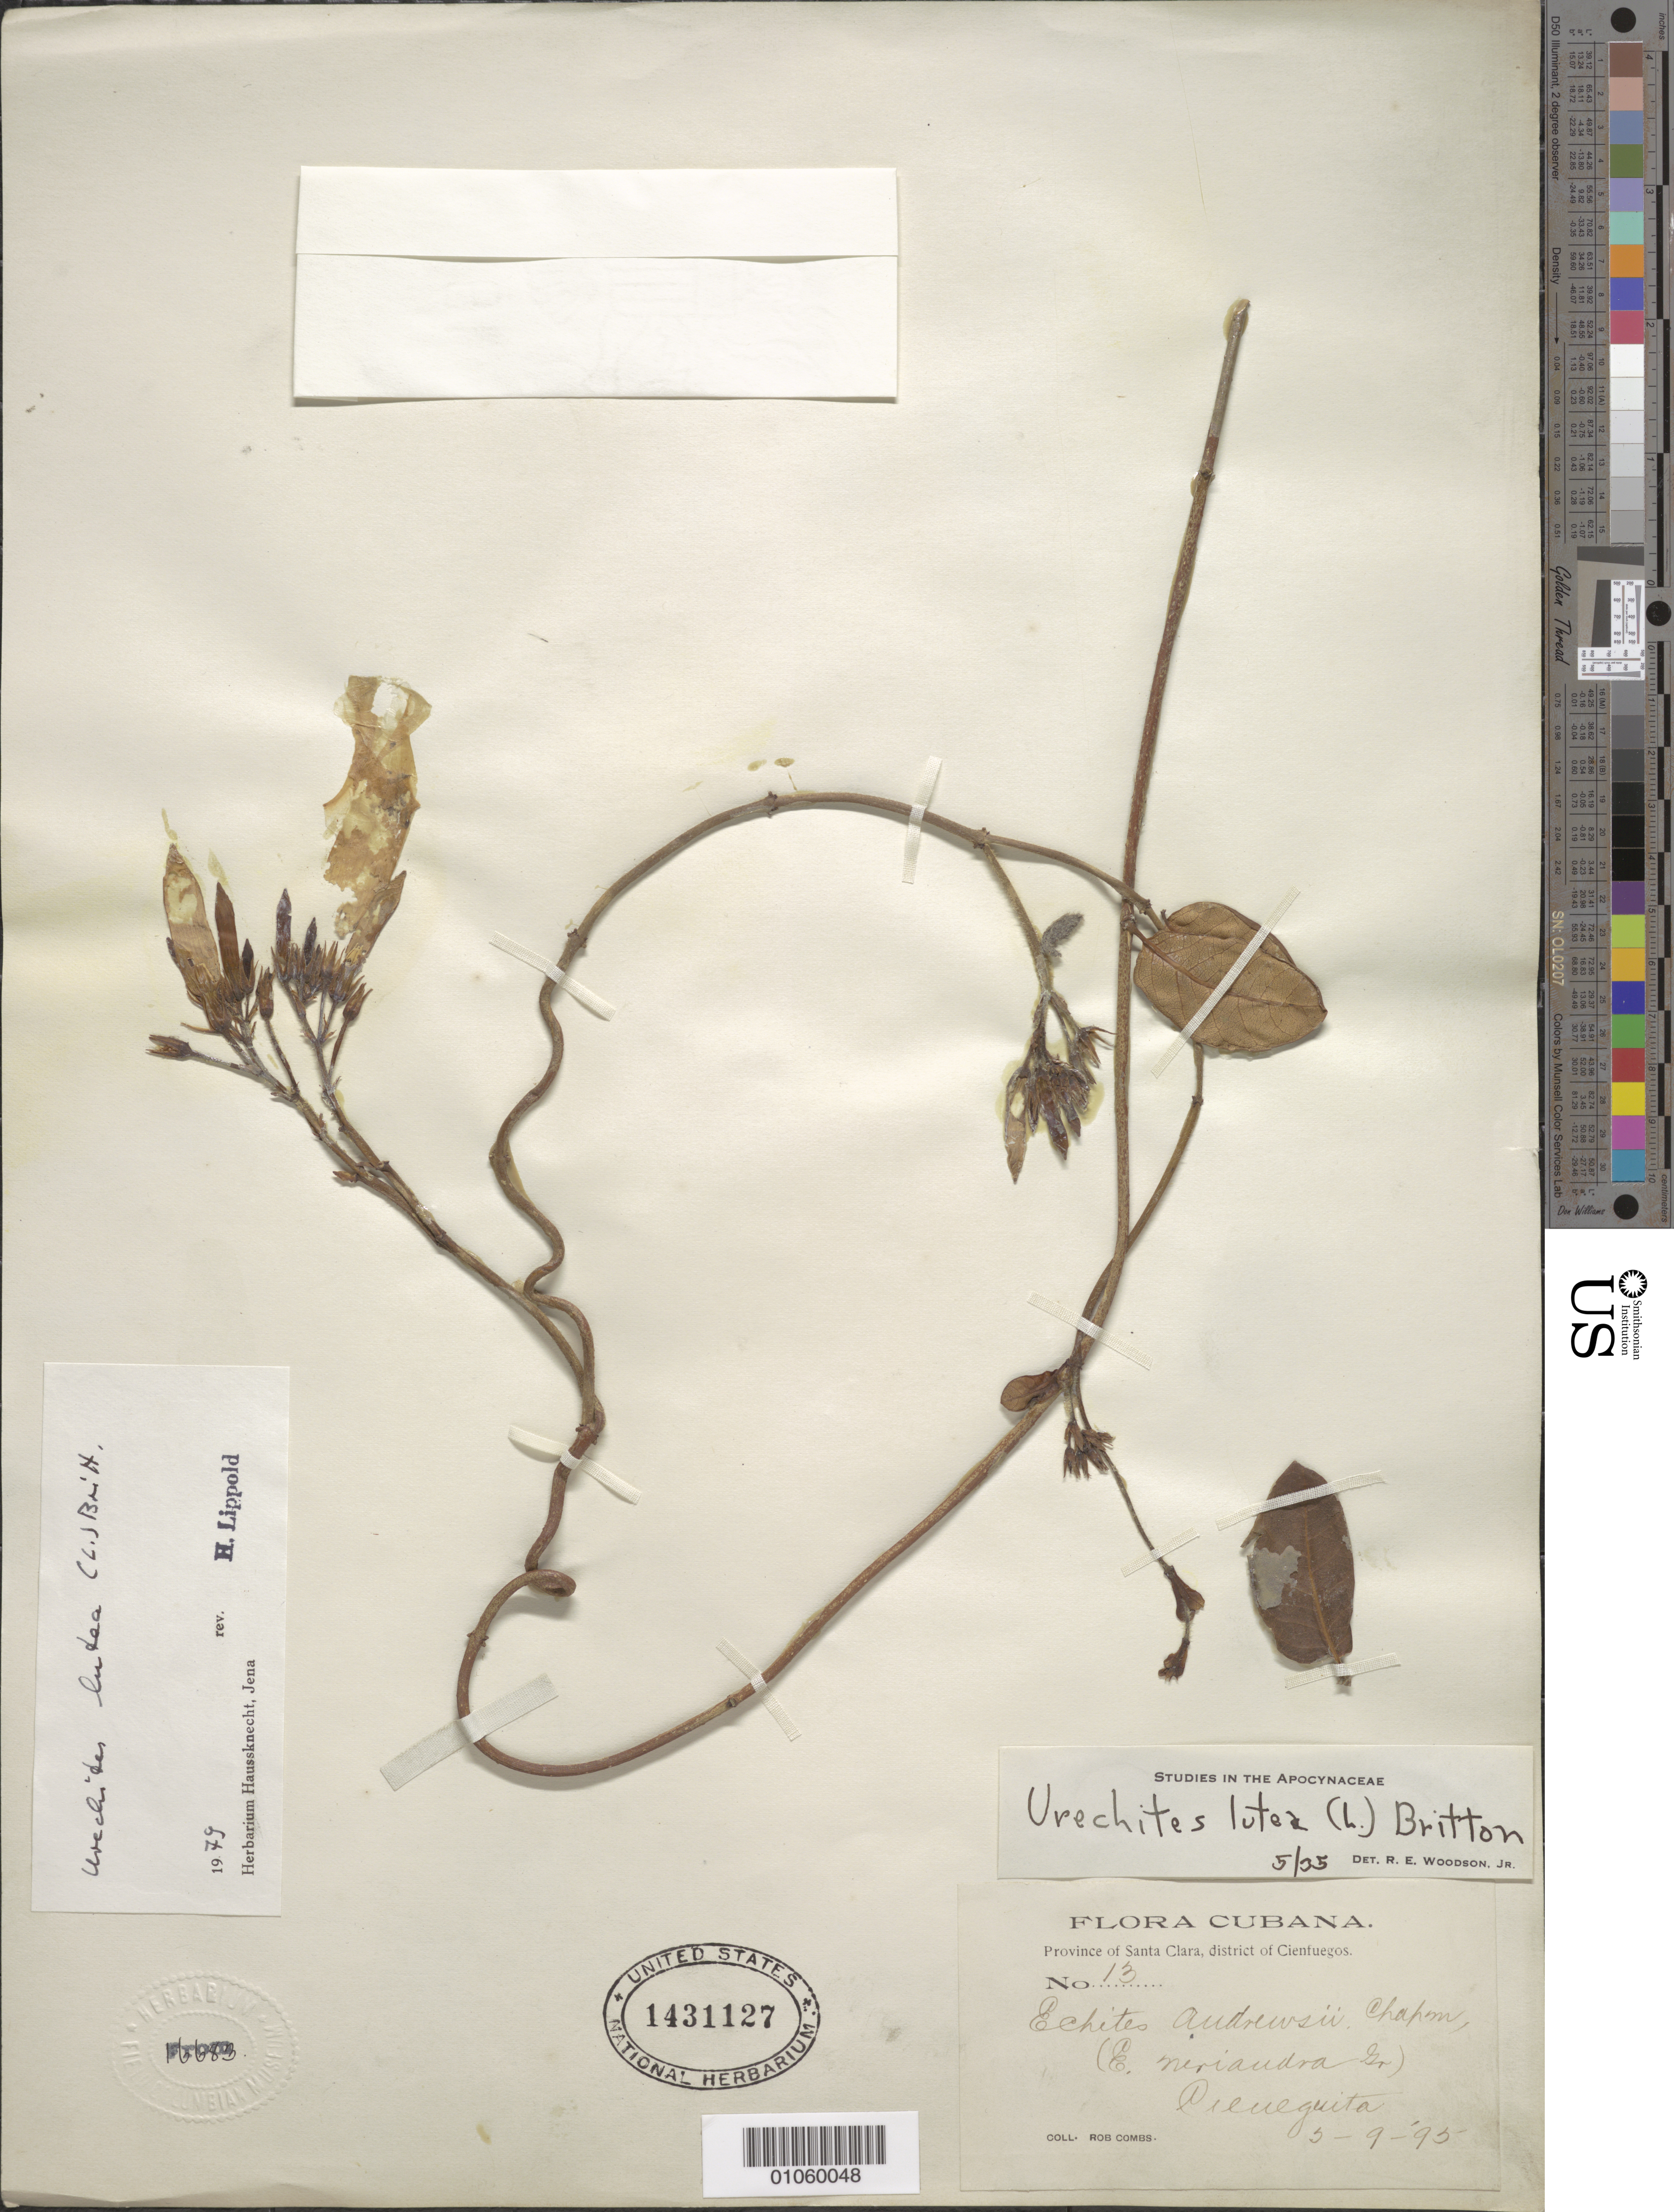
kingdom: Plantae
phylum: Tracheophyta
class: Magnoliopsida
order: Gentianales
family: Apocynaceae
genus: Urechites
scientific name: Urechites lutea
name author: (L.) Britton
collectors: R. Combs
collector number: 13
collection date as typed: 05 Sep 1895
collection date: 1895-09-05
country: Cuba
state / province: Las Villas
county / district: Cienfuegos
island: Cuba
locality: Cieneguita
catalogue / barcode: US 1431127